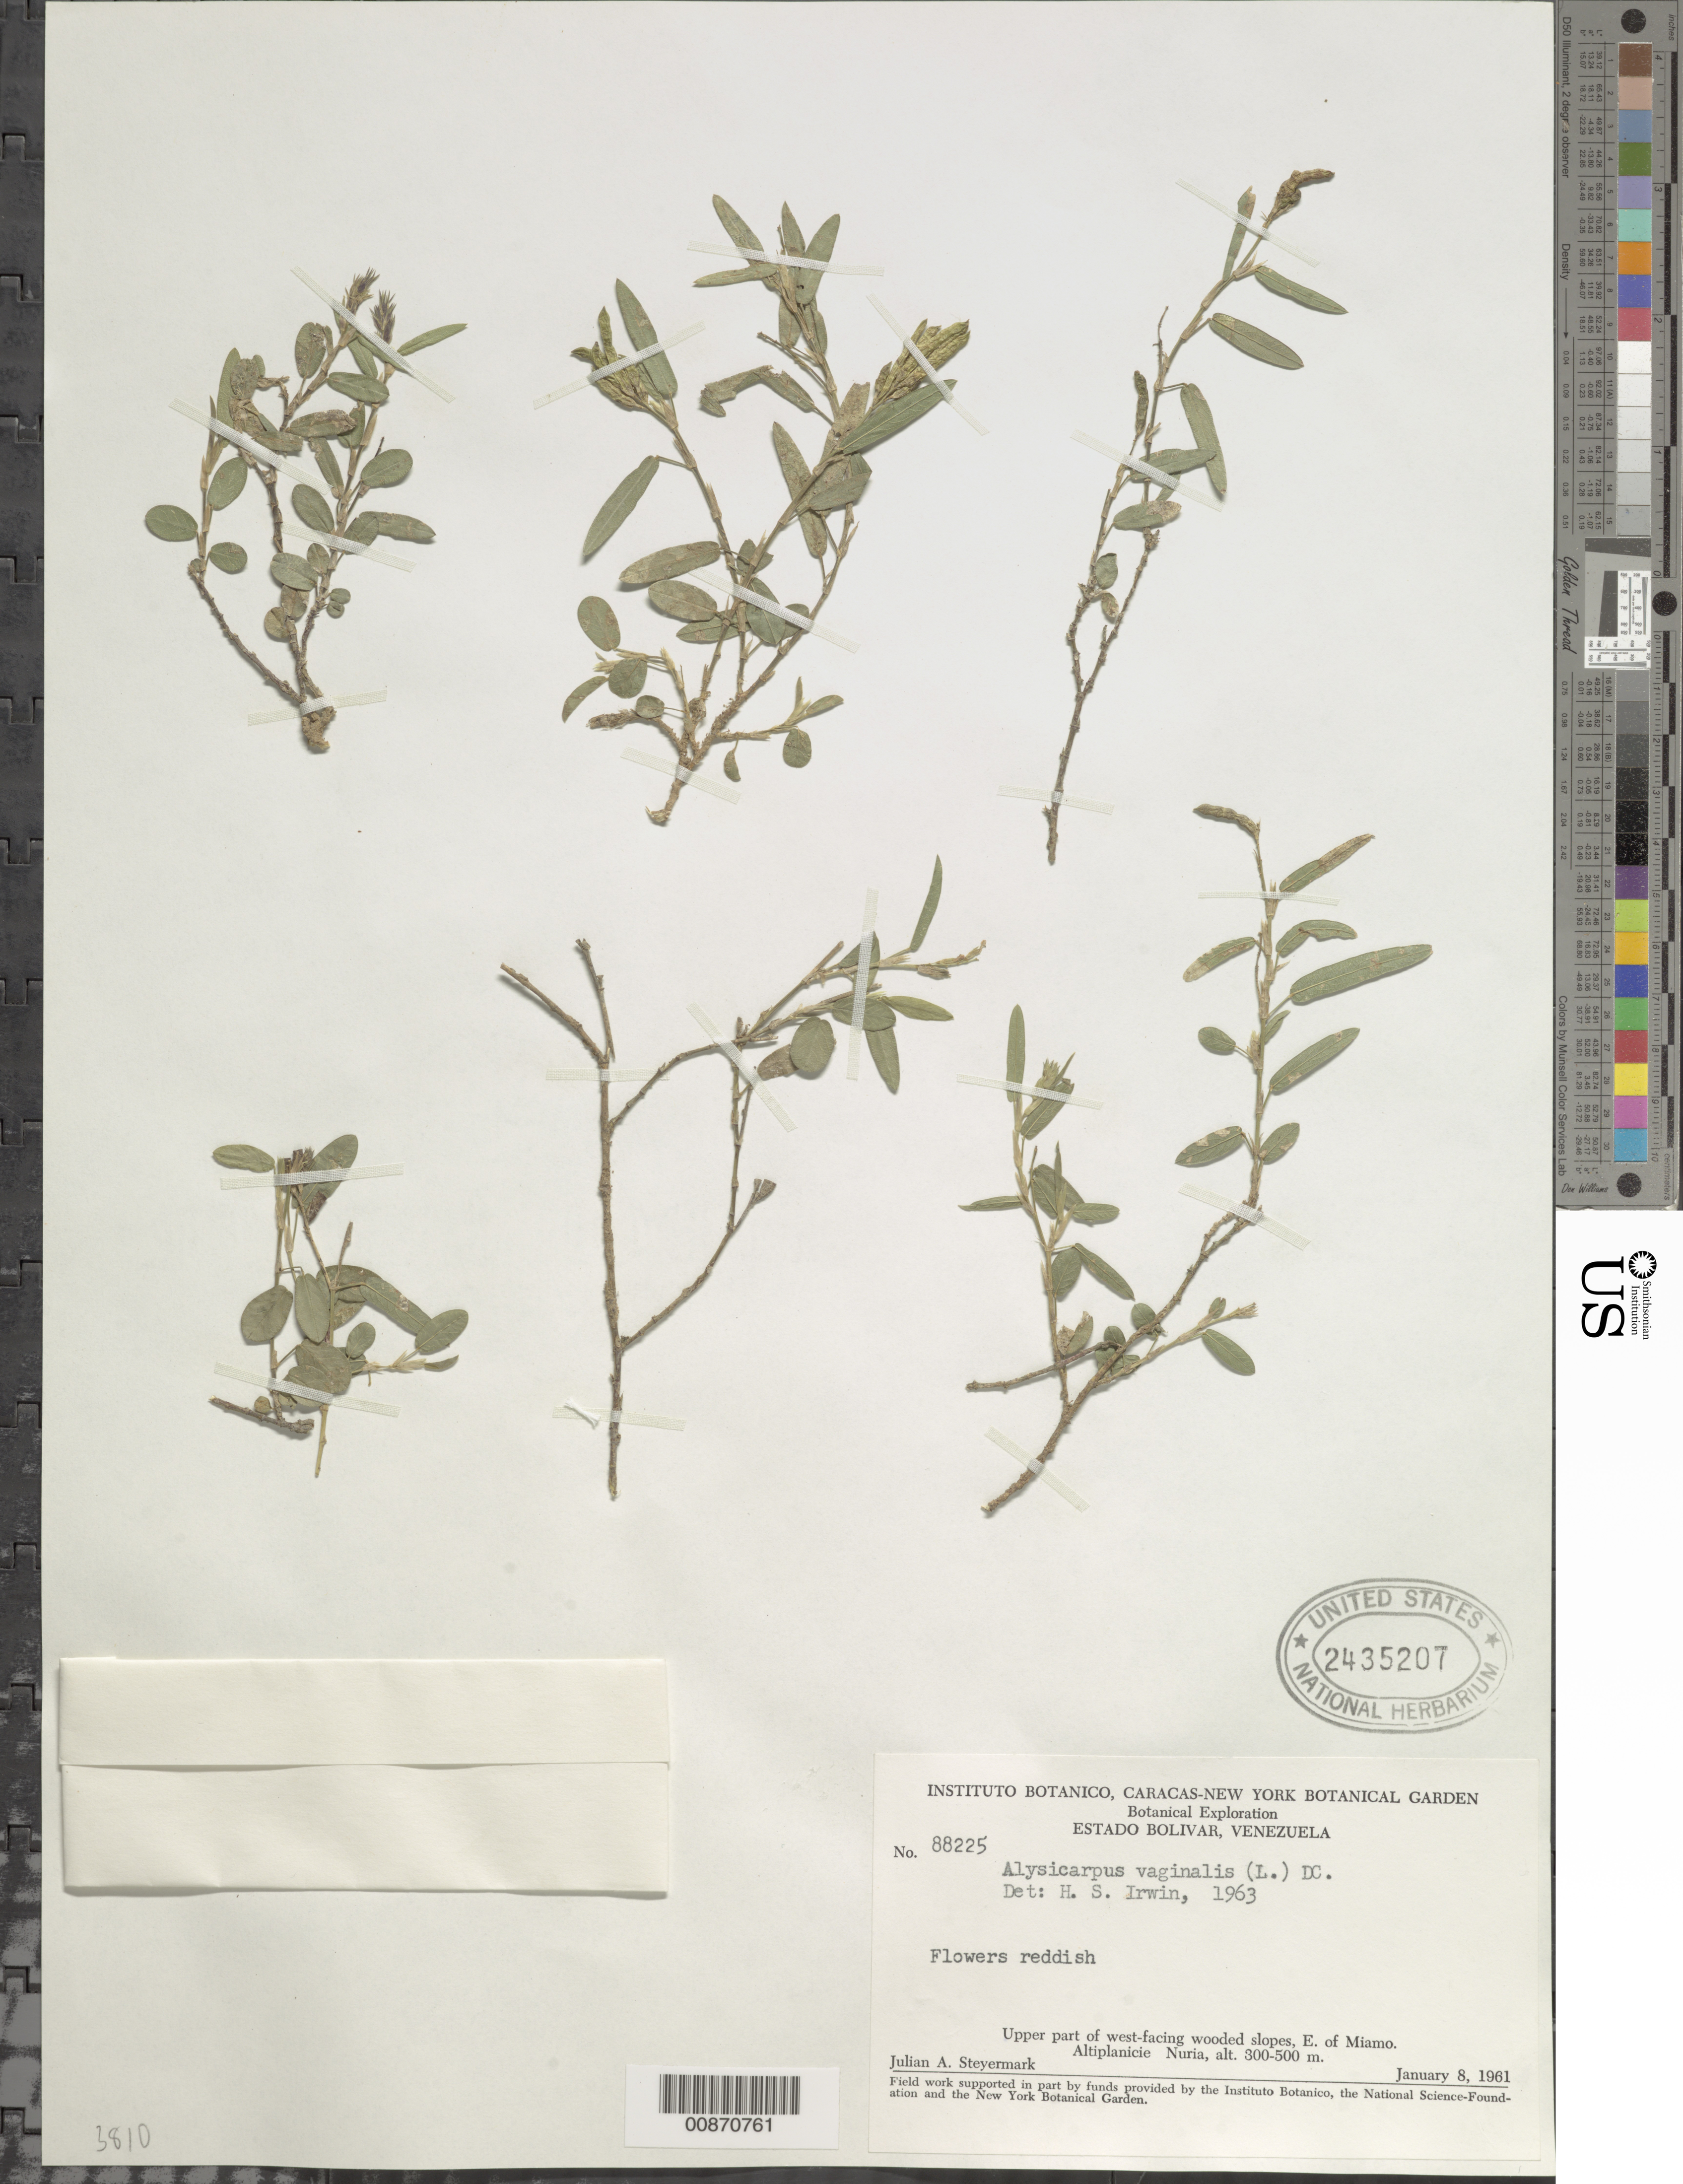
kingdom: Plantae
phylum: Tracheophyta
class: Magnoliopsida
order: Fabales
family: Fabaceae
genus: Alysicarpus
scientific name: Alysicarpus vaginalis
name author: (L.) DC.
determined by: Irwin, Howard S.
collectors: J. Steyermark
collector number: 88225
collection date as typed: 8-Jan-61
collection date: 1961-01-08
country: Venezuela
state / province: Bolívar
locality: Altiplanicie de Nuria, E of Miamo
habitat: Upper part of W-facing wooded slopes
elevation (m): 300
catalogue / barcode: US 2435207